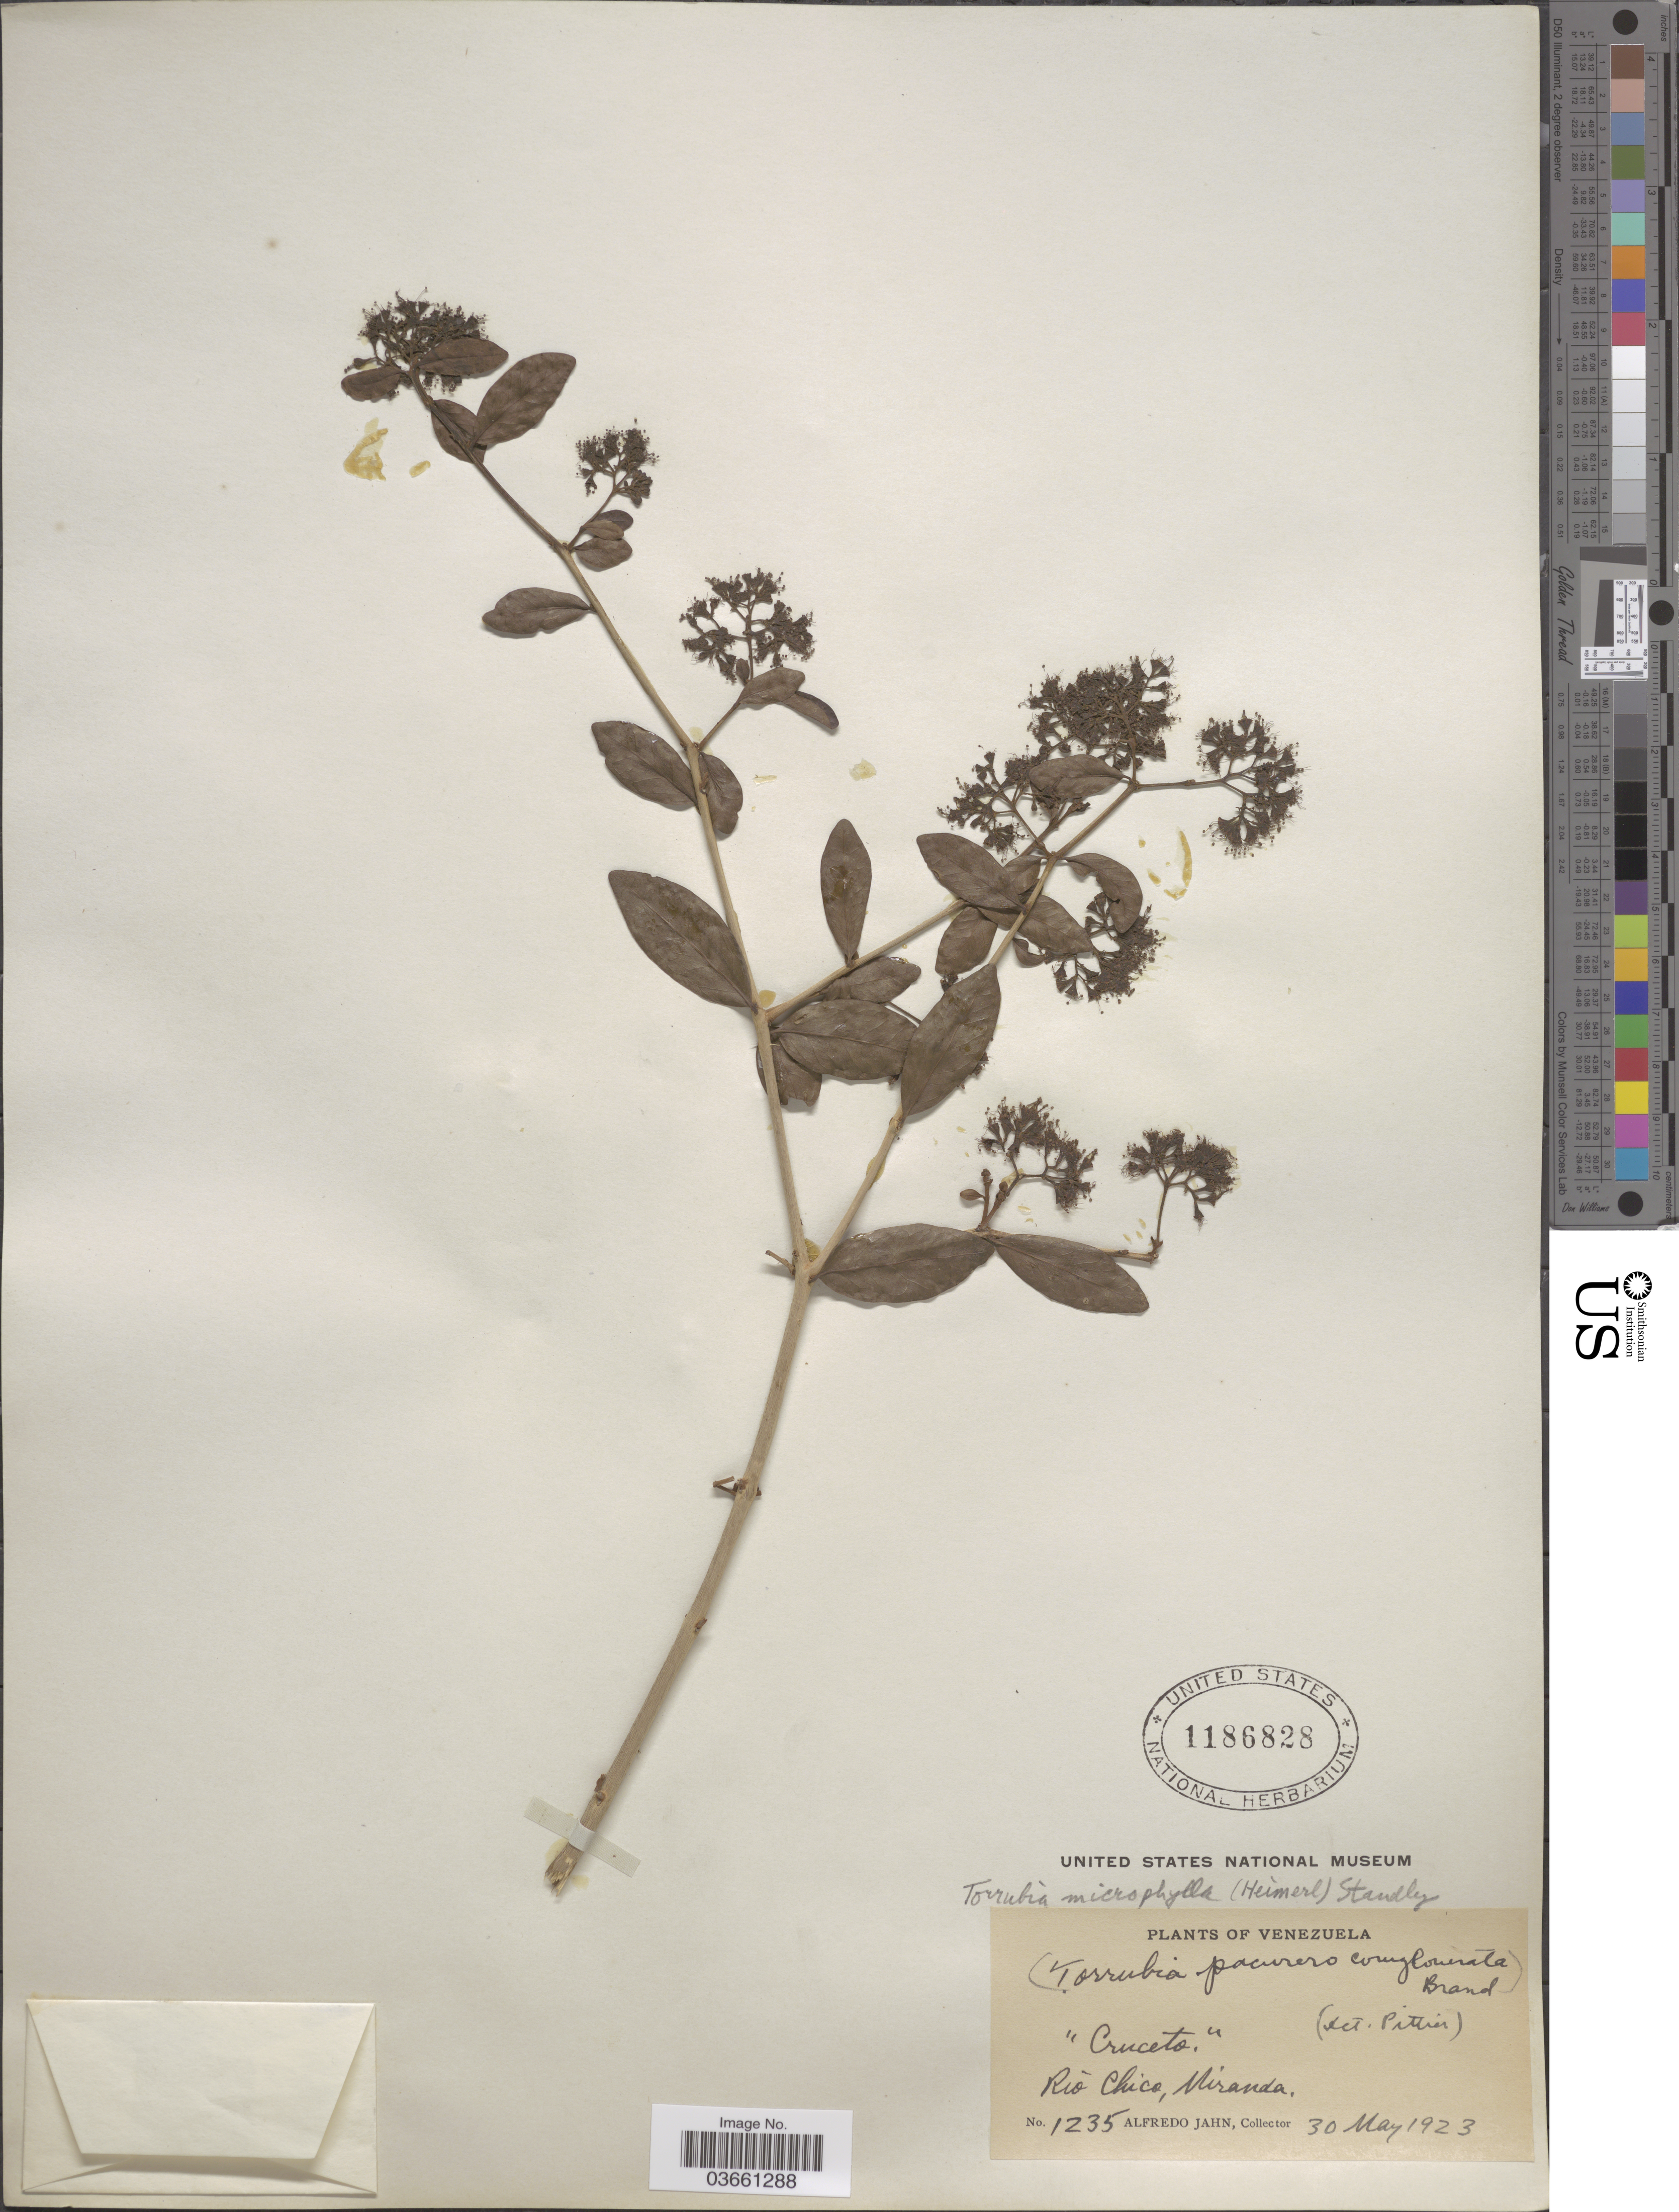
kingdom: Plantae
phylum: Tracheophyta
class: Magnoliopsida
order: Caryophyllales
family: Nyctaginaceae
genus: Guapira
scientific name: Guapira microphylla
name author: (Heimerl) Lundell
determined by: Strong, Mark T., (BOT), Smithsonian Institution - National Museum of Natural History (UNITED STATES)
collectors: A. Jahn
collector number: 1235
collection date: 1923-05-30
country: Venezuela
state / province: Miranda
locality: Río Chico.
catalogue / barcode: US 1186828